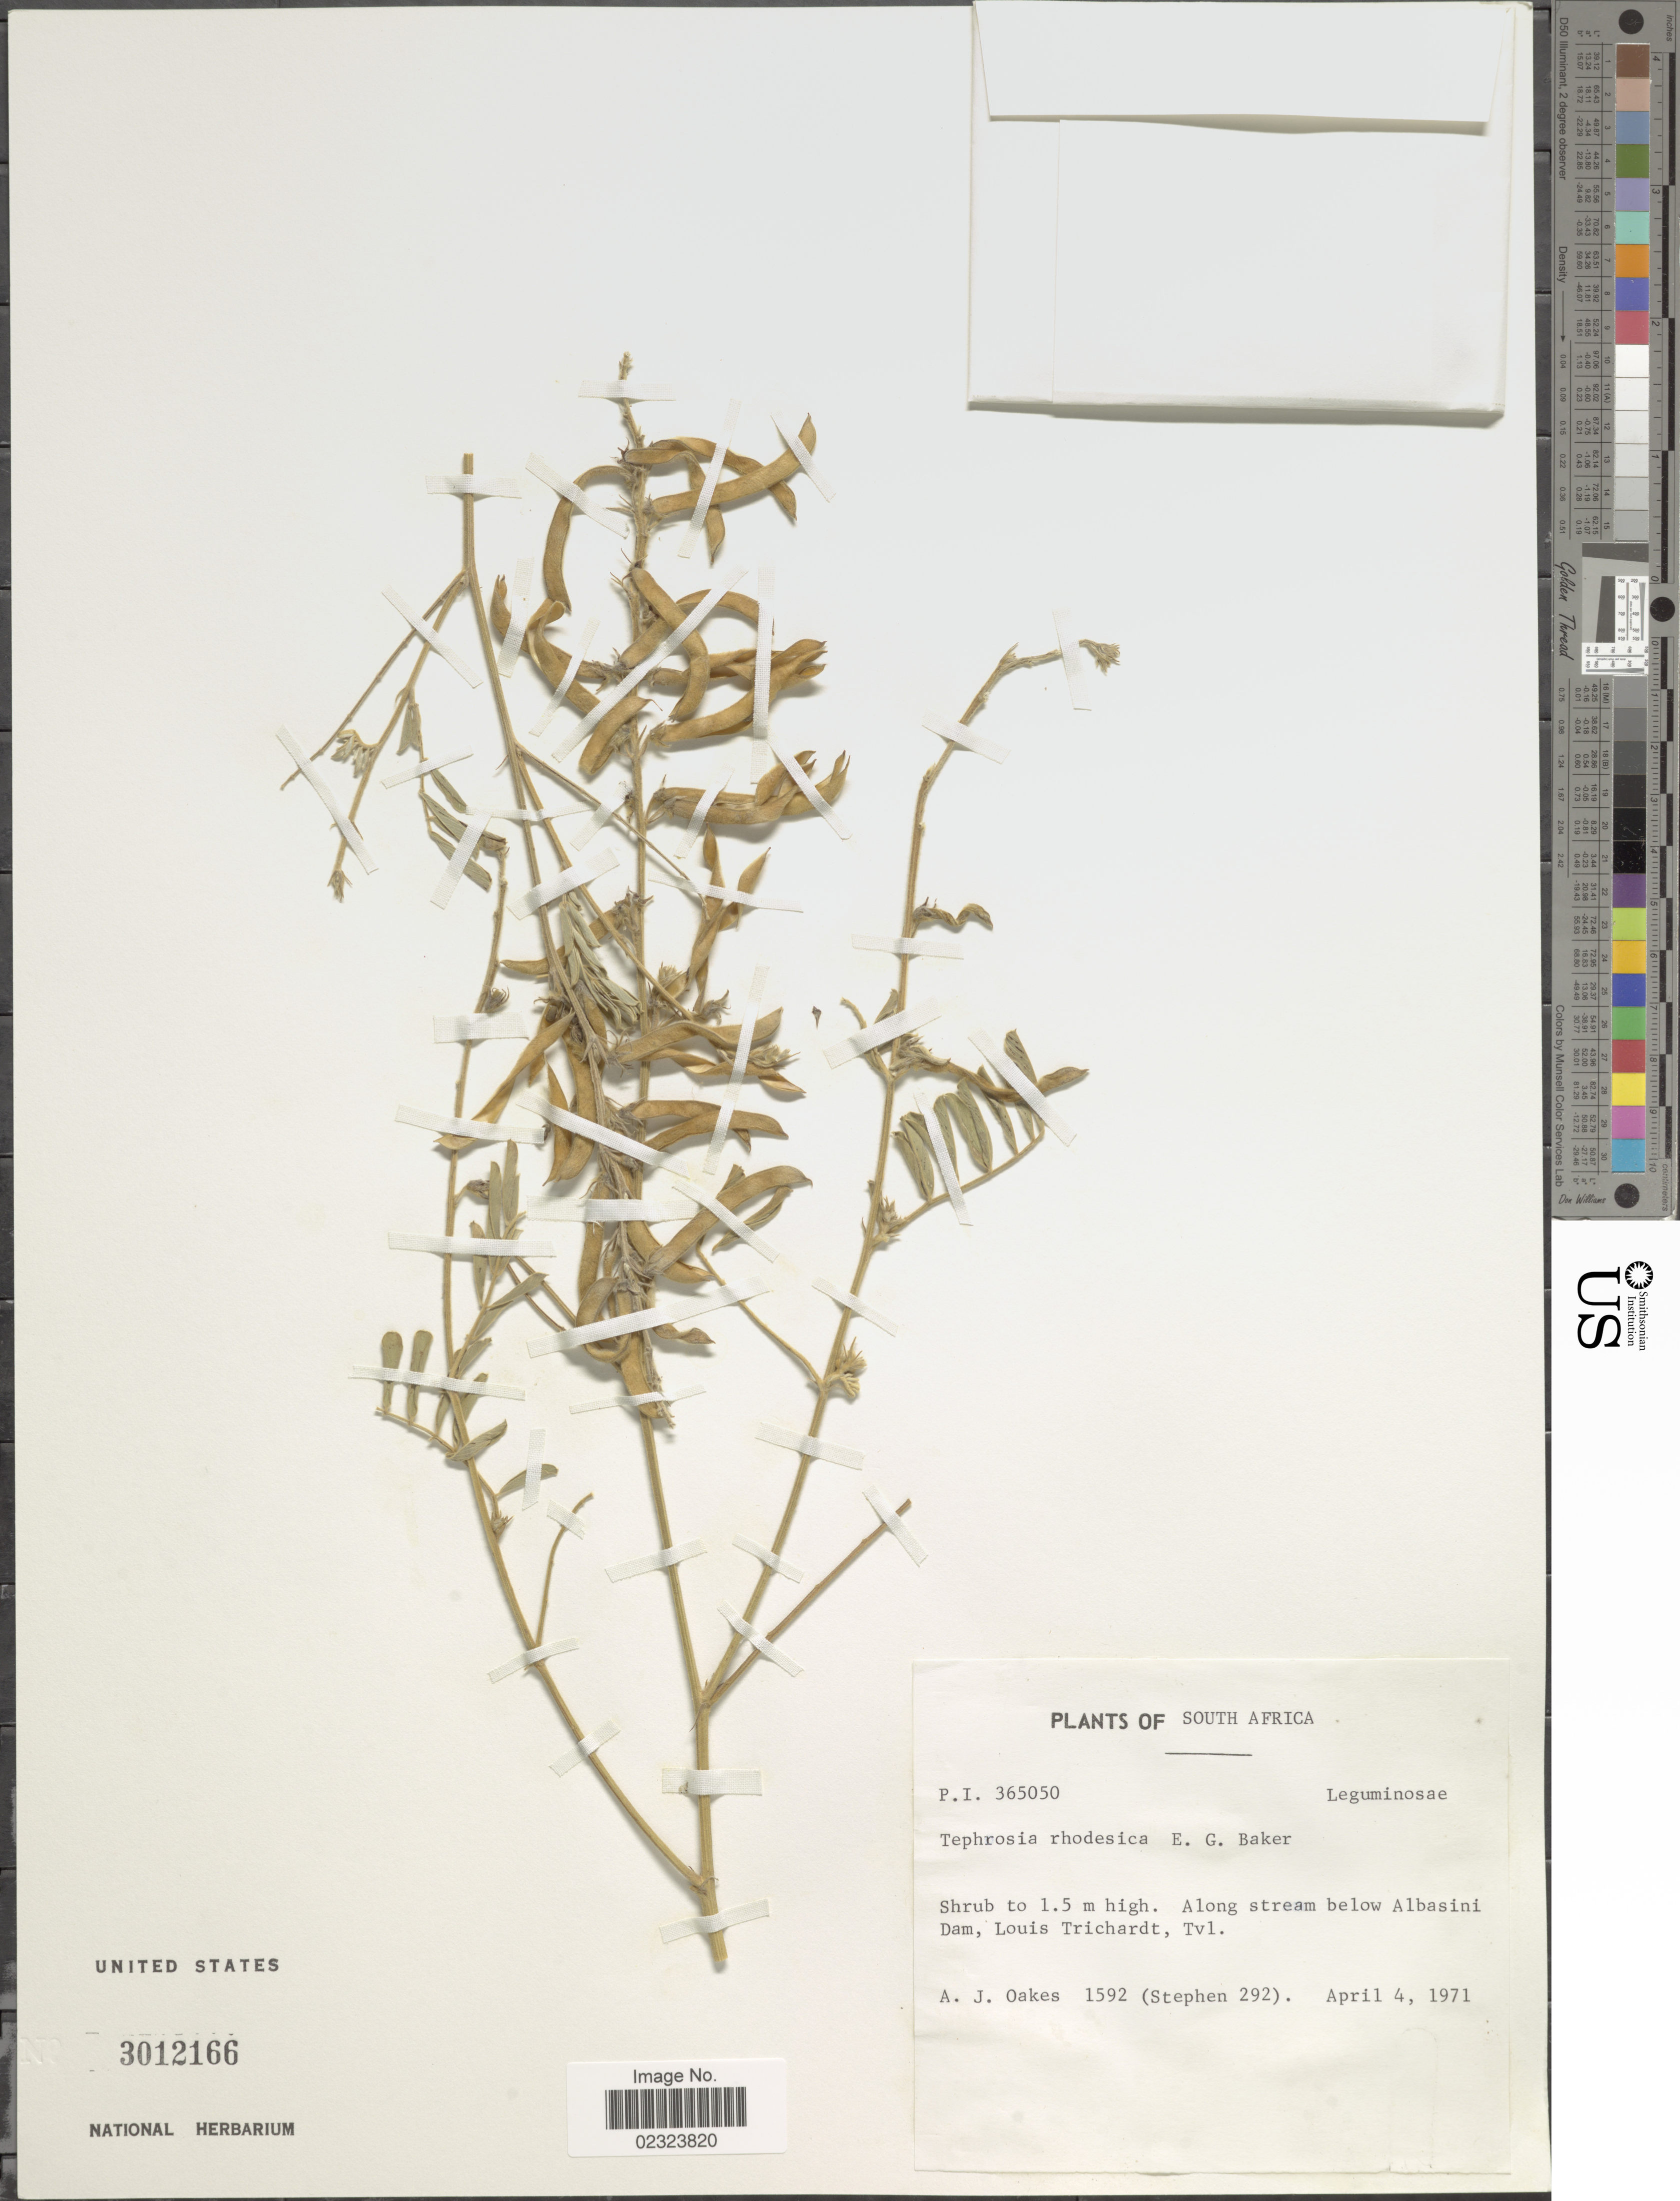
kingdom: Plantae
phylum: Tracheophyta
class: Magnoliopsida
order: Fabales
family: Fabaceae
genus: Tephrosia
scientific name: Tephrosia rhodesica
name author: Baker f.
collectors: A. Oakes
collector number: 1592 (Stephen 292)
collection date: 1971-04-04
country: South Africa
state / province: Limpopo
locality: Along stream below Albasini Dam, Louis Trichardt, Tvl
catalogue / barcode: US 3012166